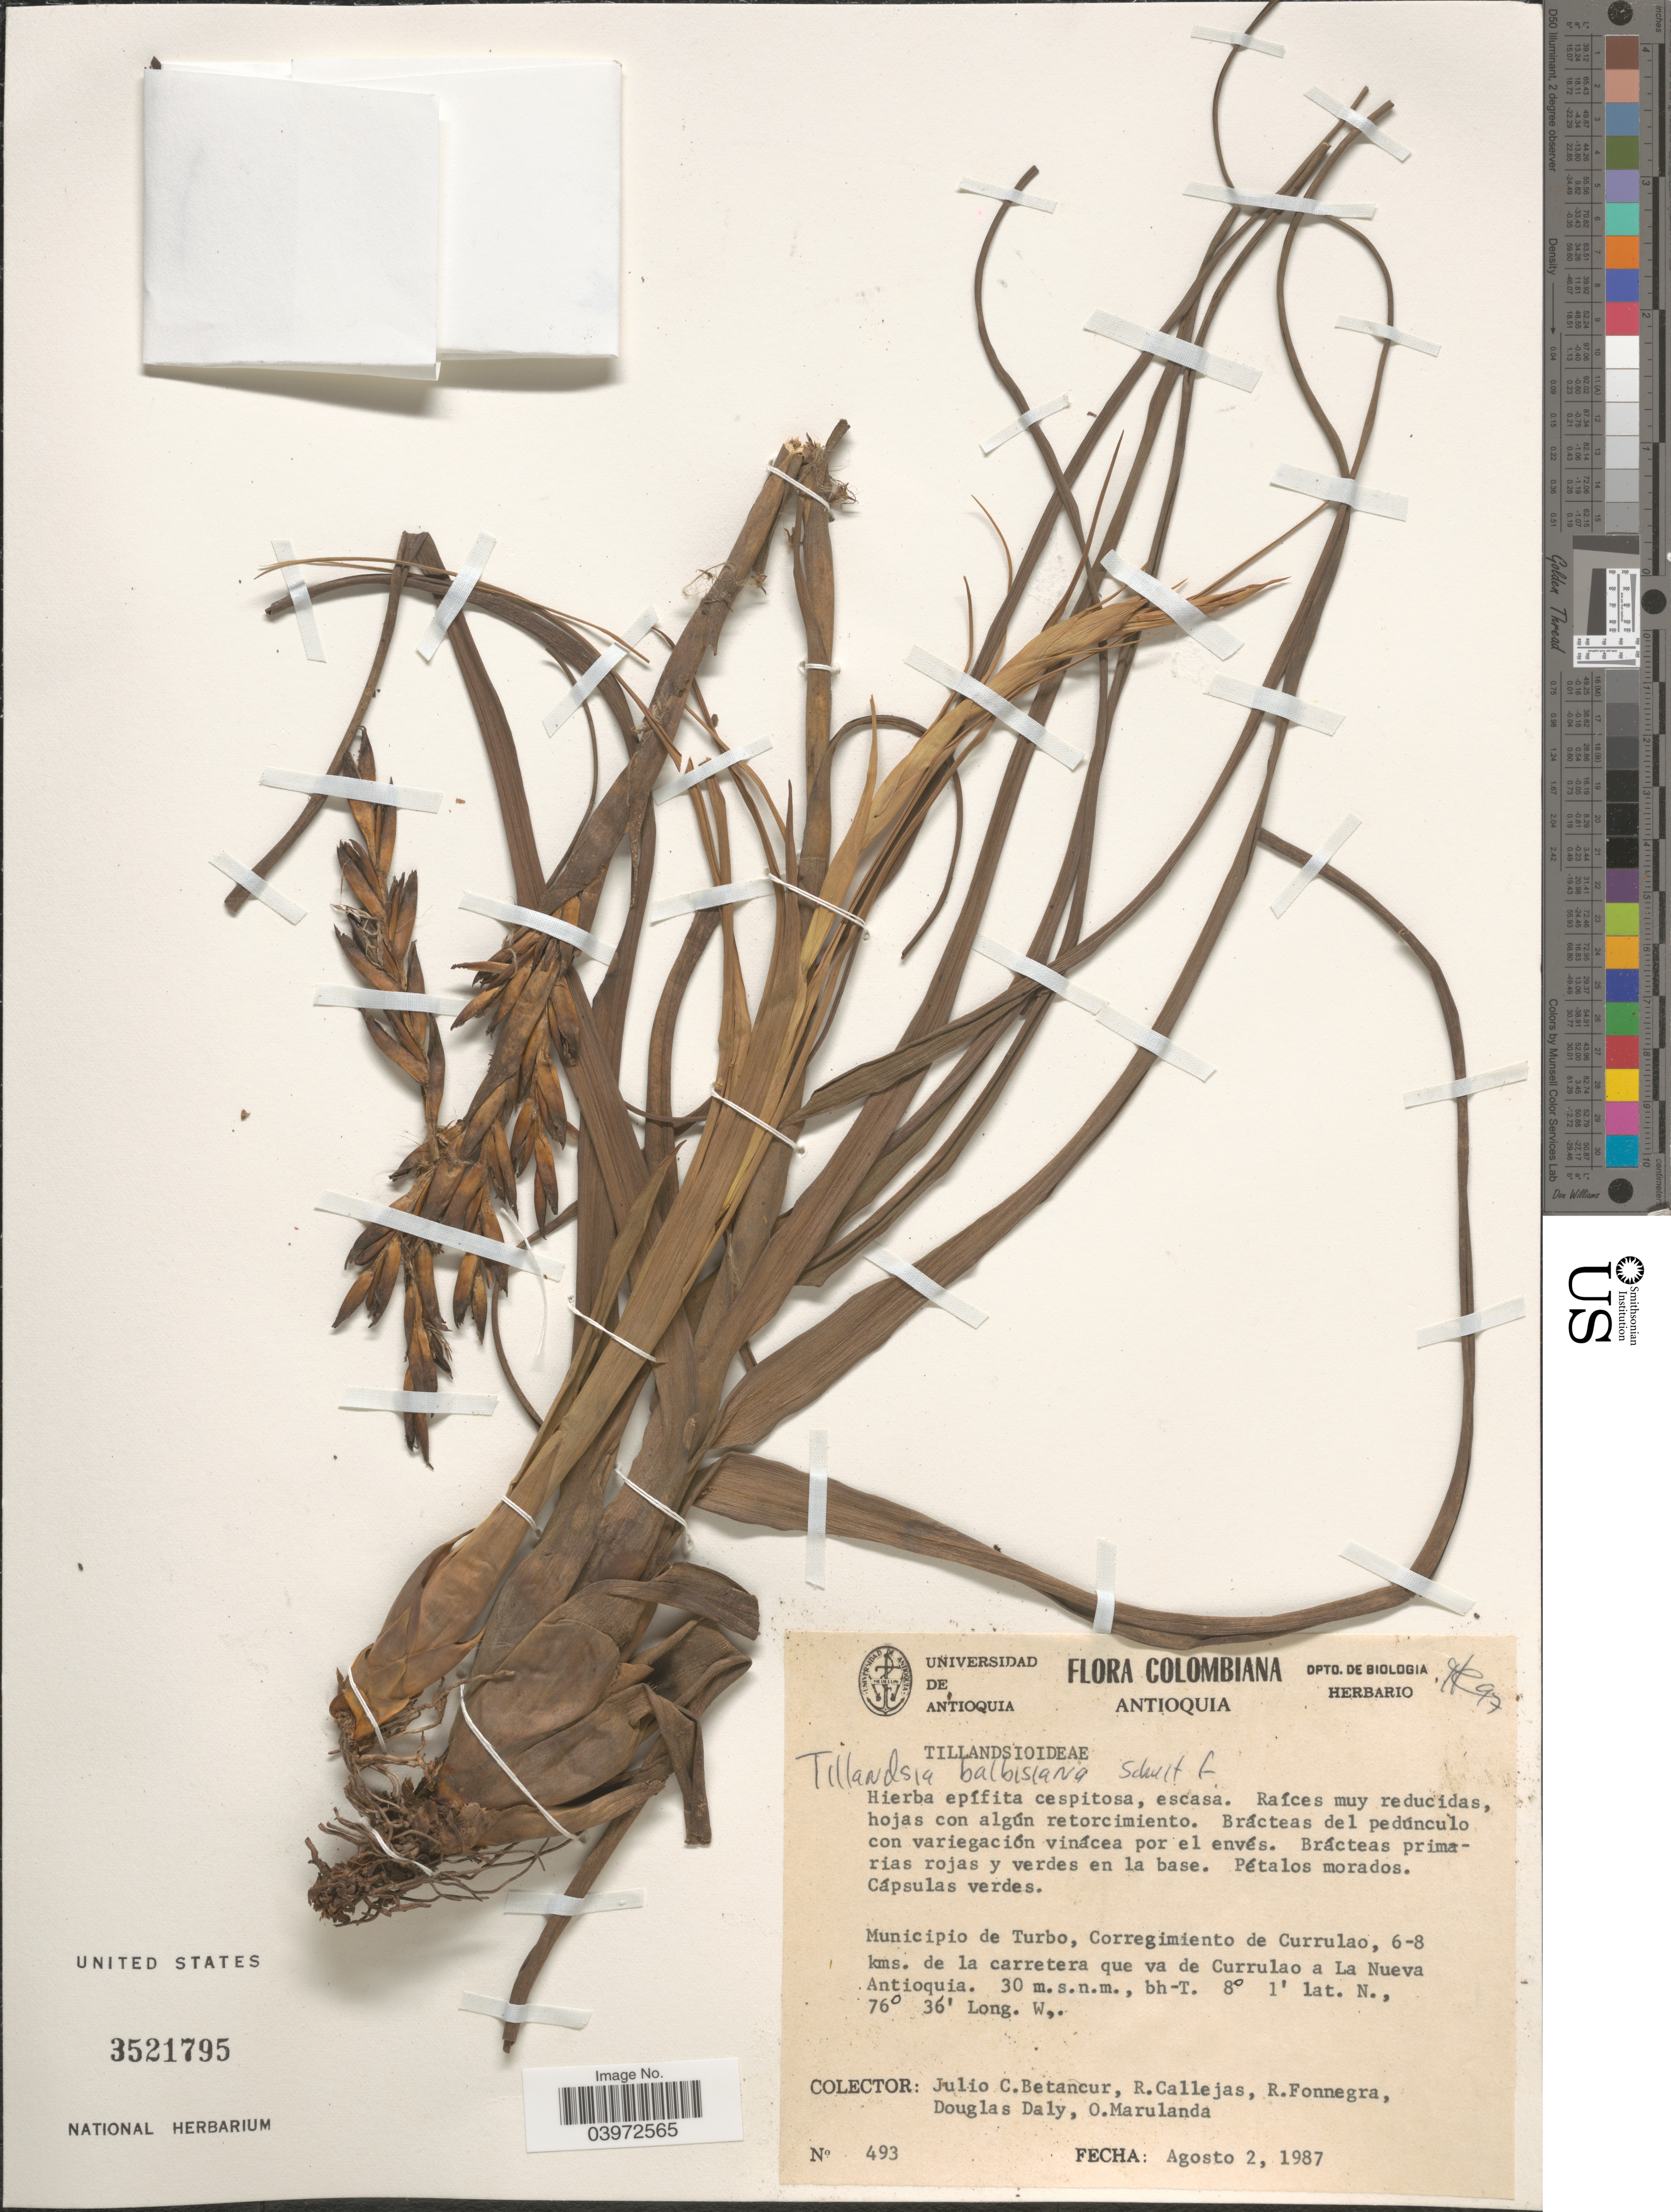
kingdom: Plantae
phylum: Tracheophyta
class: Liliopsida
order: Poales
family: Bromeliaceae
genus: Tillandsia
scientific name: Tillandsia balbisiana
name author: Schult. f.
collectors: J. C. Betancur, R. Callejas, R. Fonnegra, D. C. Daly & O. Marulanda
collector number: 493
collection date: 1987-08-02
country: Colombia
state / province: Antioquia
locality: Municipio de Turbo, Corregimiento de Currulao, 6-8 kms. de la carretera que va de Currulao a La Nueva Antioquia.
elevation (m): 30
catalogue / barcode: US 3521795